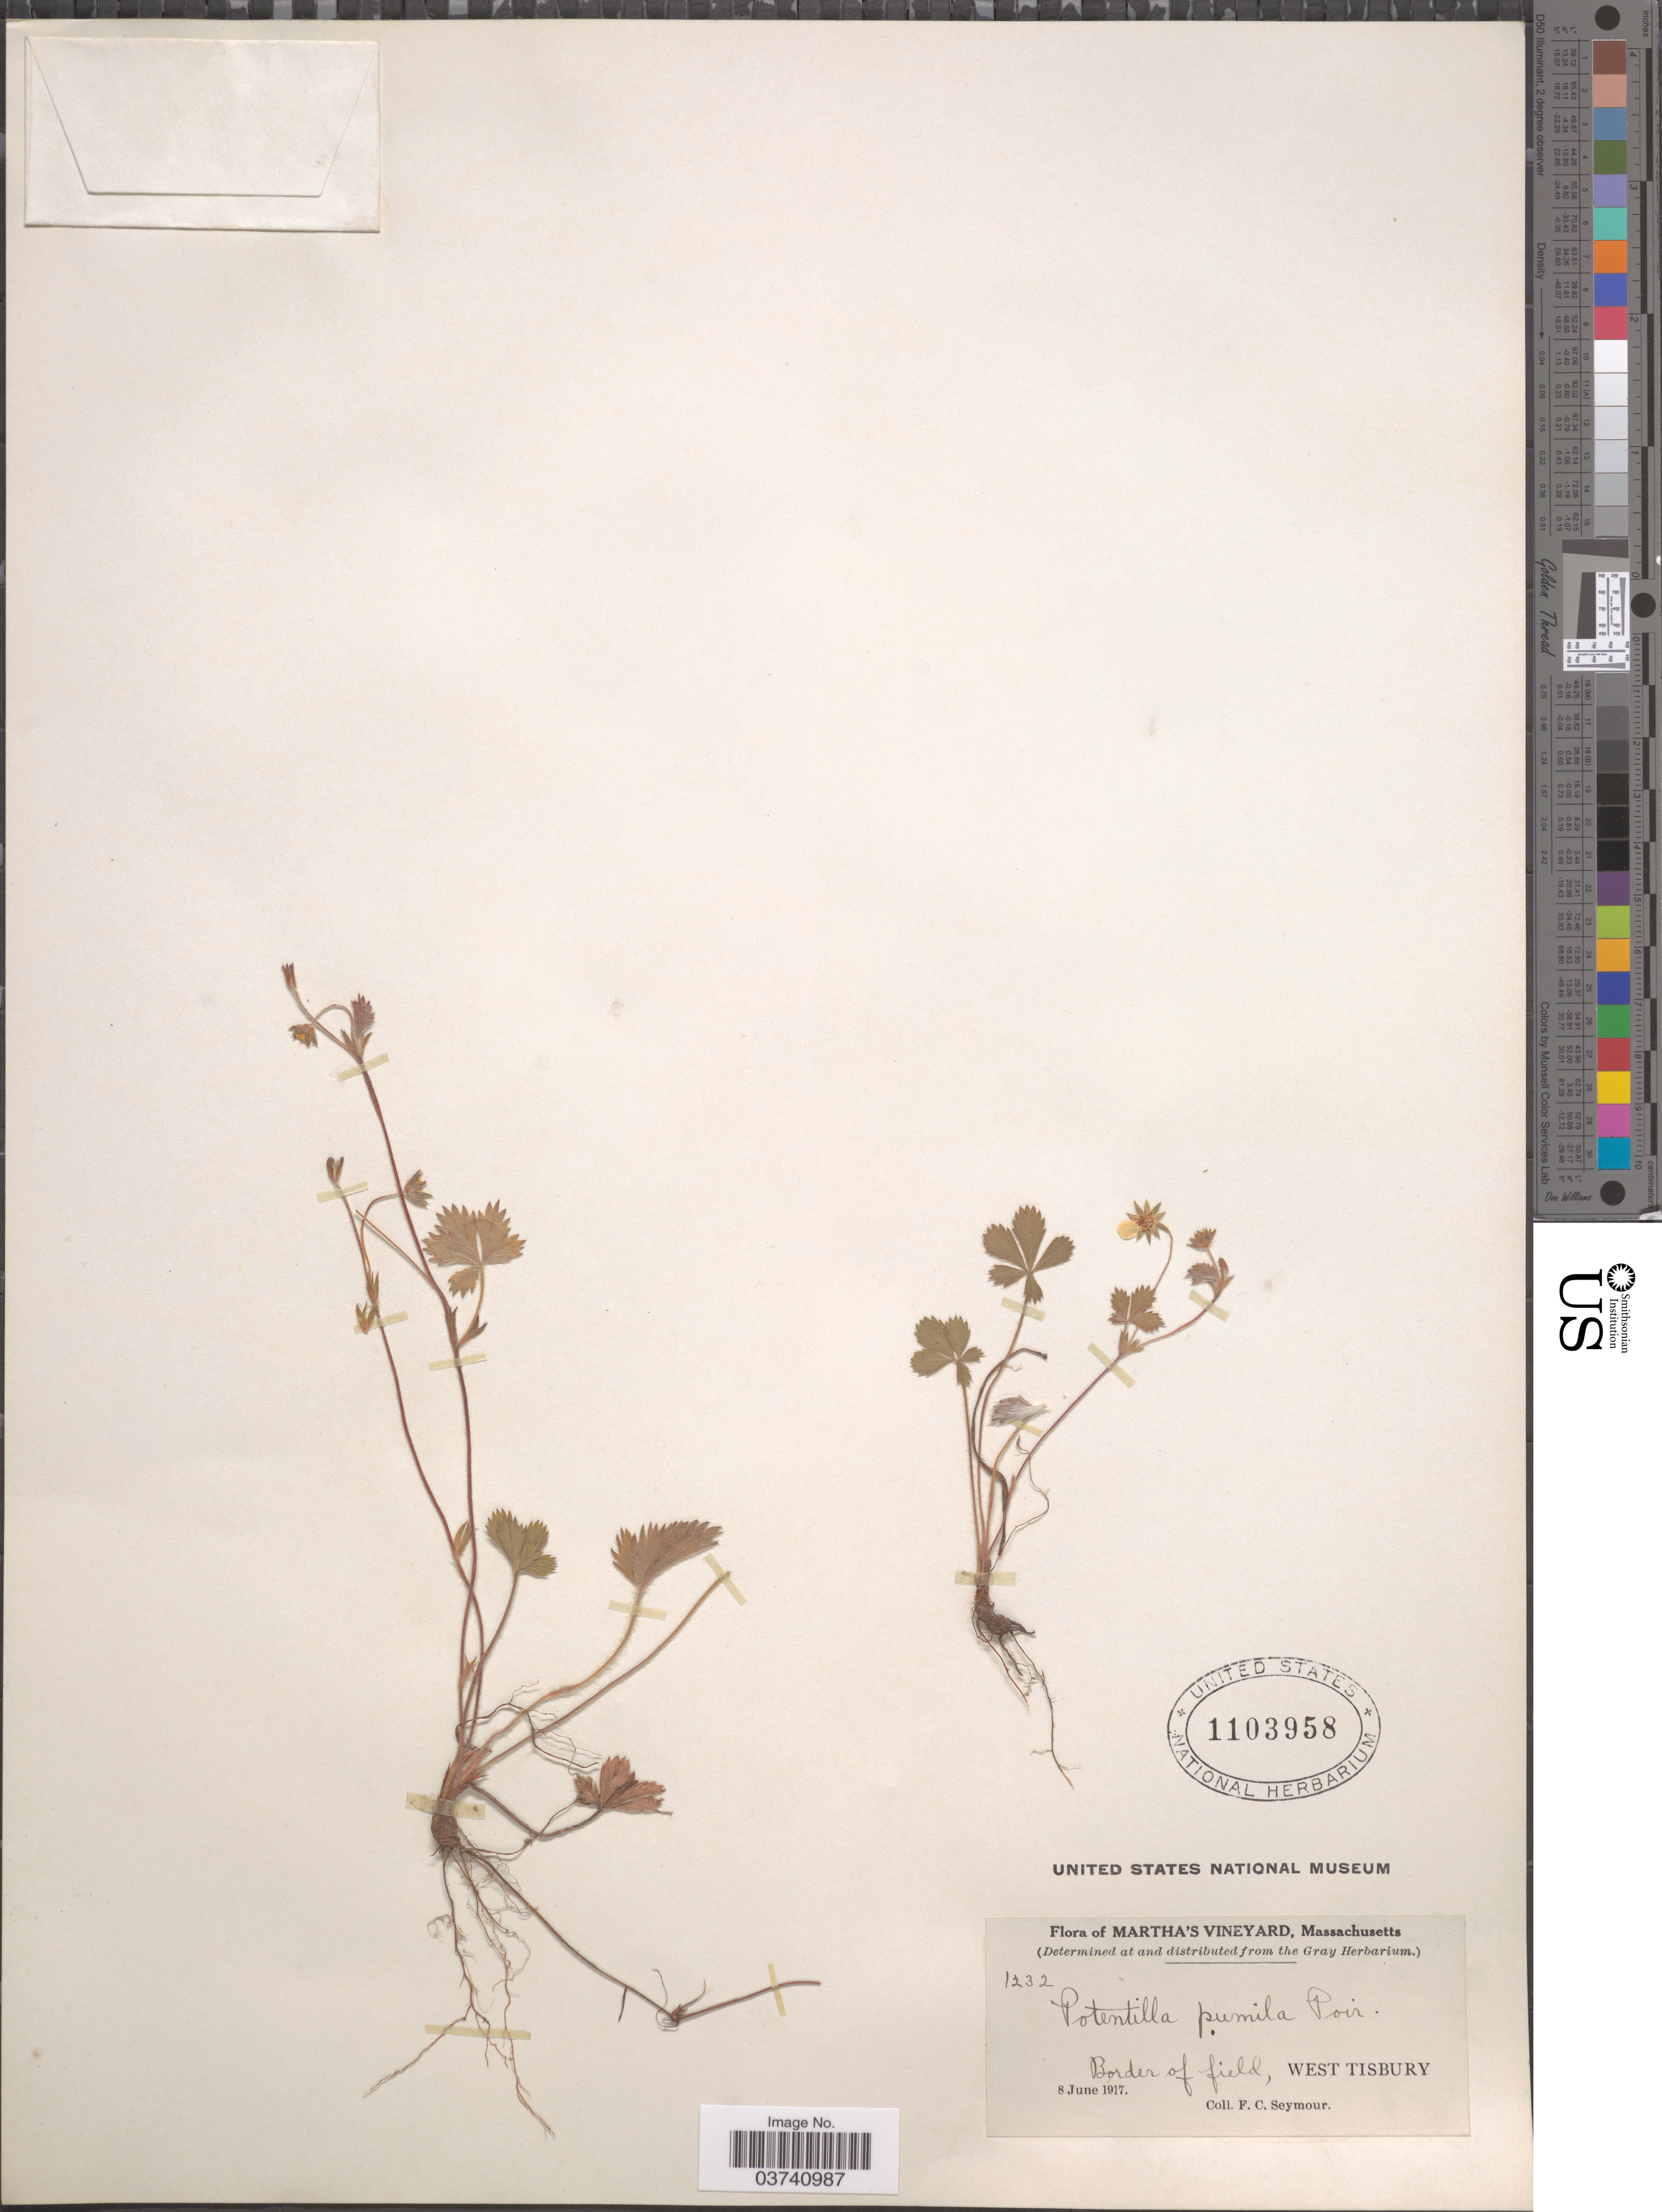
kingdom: Plantae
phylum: Tracheophyta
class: Magnoliopsida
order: Rosales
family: Rosaceae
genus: Potentilla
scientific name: Potentilla canadensis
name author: L.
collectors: F. C. Seymour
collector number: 1232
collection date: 1917-06-08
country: United States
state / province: Massachusetts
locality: Martha's Vineyard. Border of field, West Tisbury.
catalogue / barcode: US 1103958